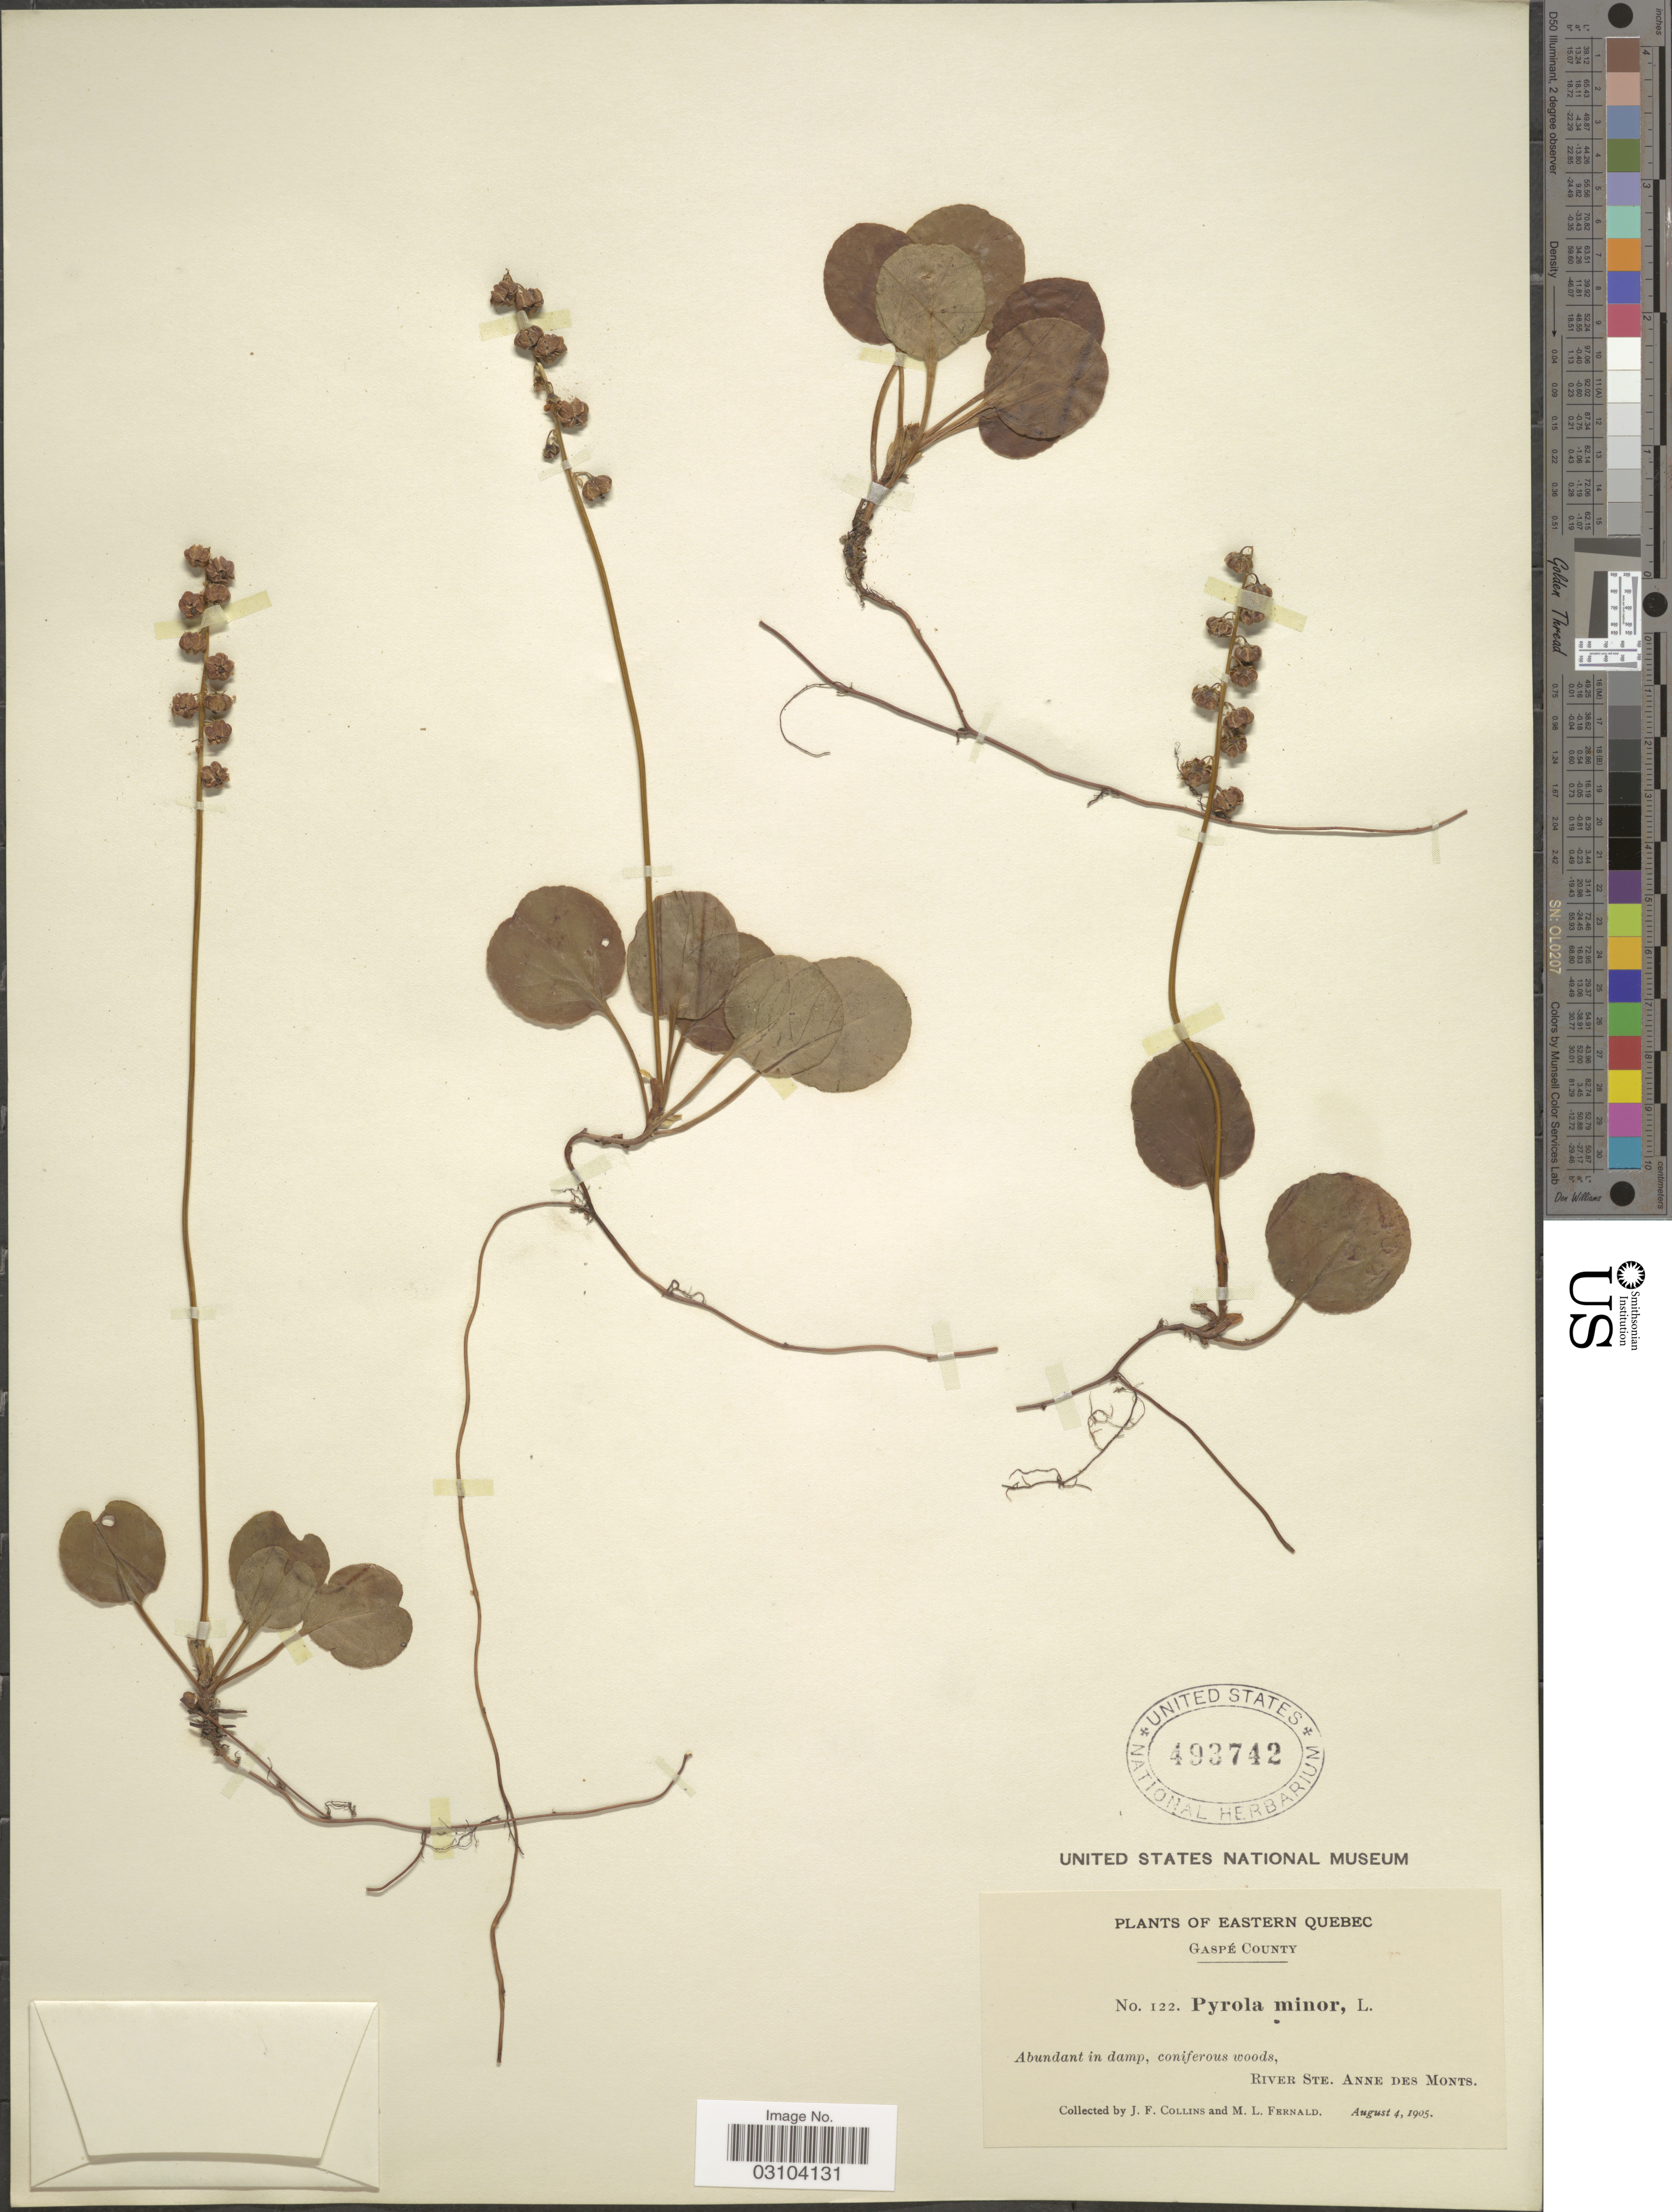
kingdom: Plantae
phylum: Tracheophyta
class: Magnoliopsida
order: Ericales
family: Ericaceae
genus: Pyrola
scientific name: Pyrola minor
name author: L.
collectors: J. Collins & M. L. Fernald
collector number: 122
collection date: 1905-08-04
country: Canada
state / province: Quebec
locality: Eastern Quebec. Gaspé County. River Ste. Anne des Monts.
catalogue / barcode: US 493742